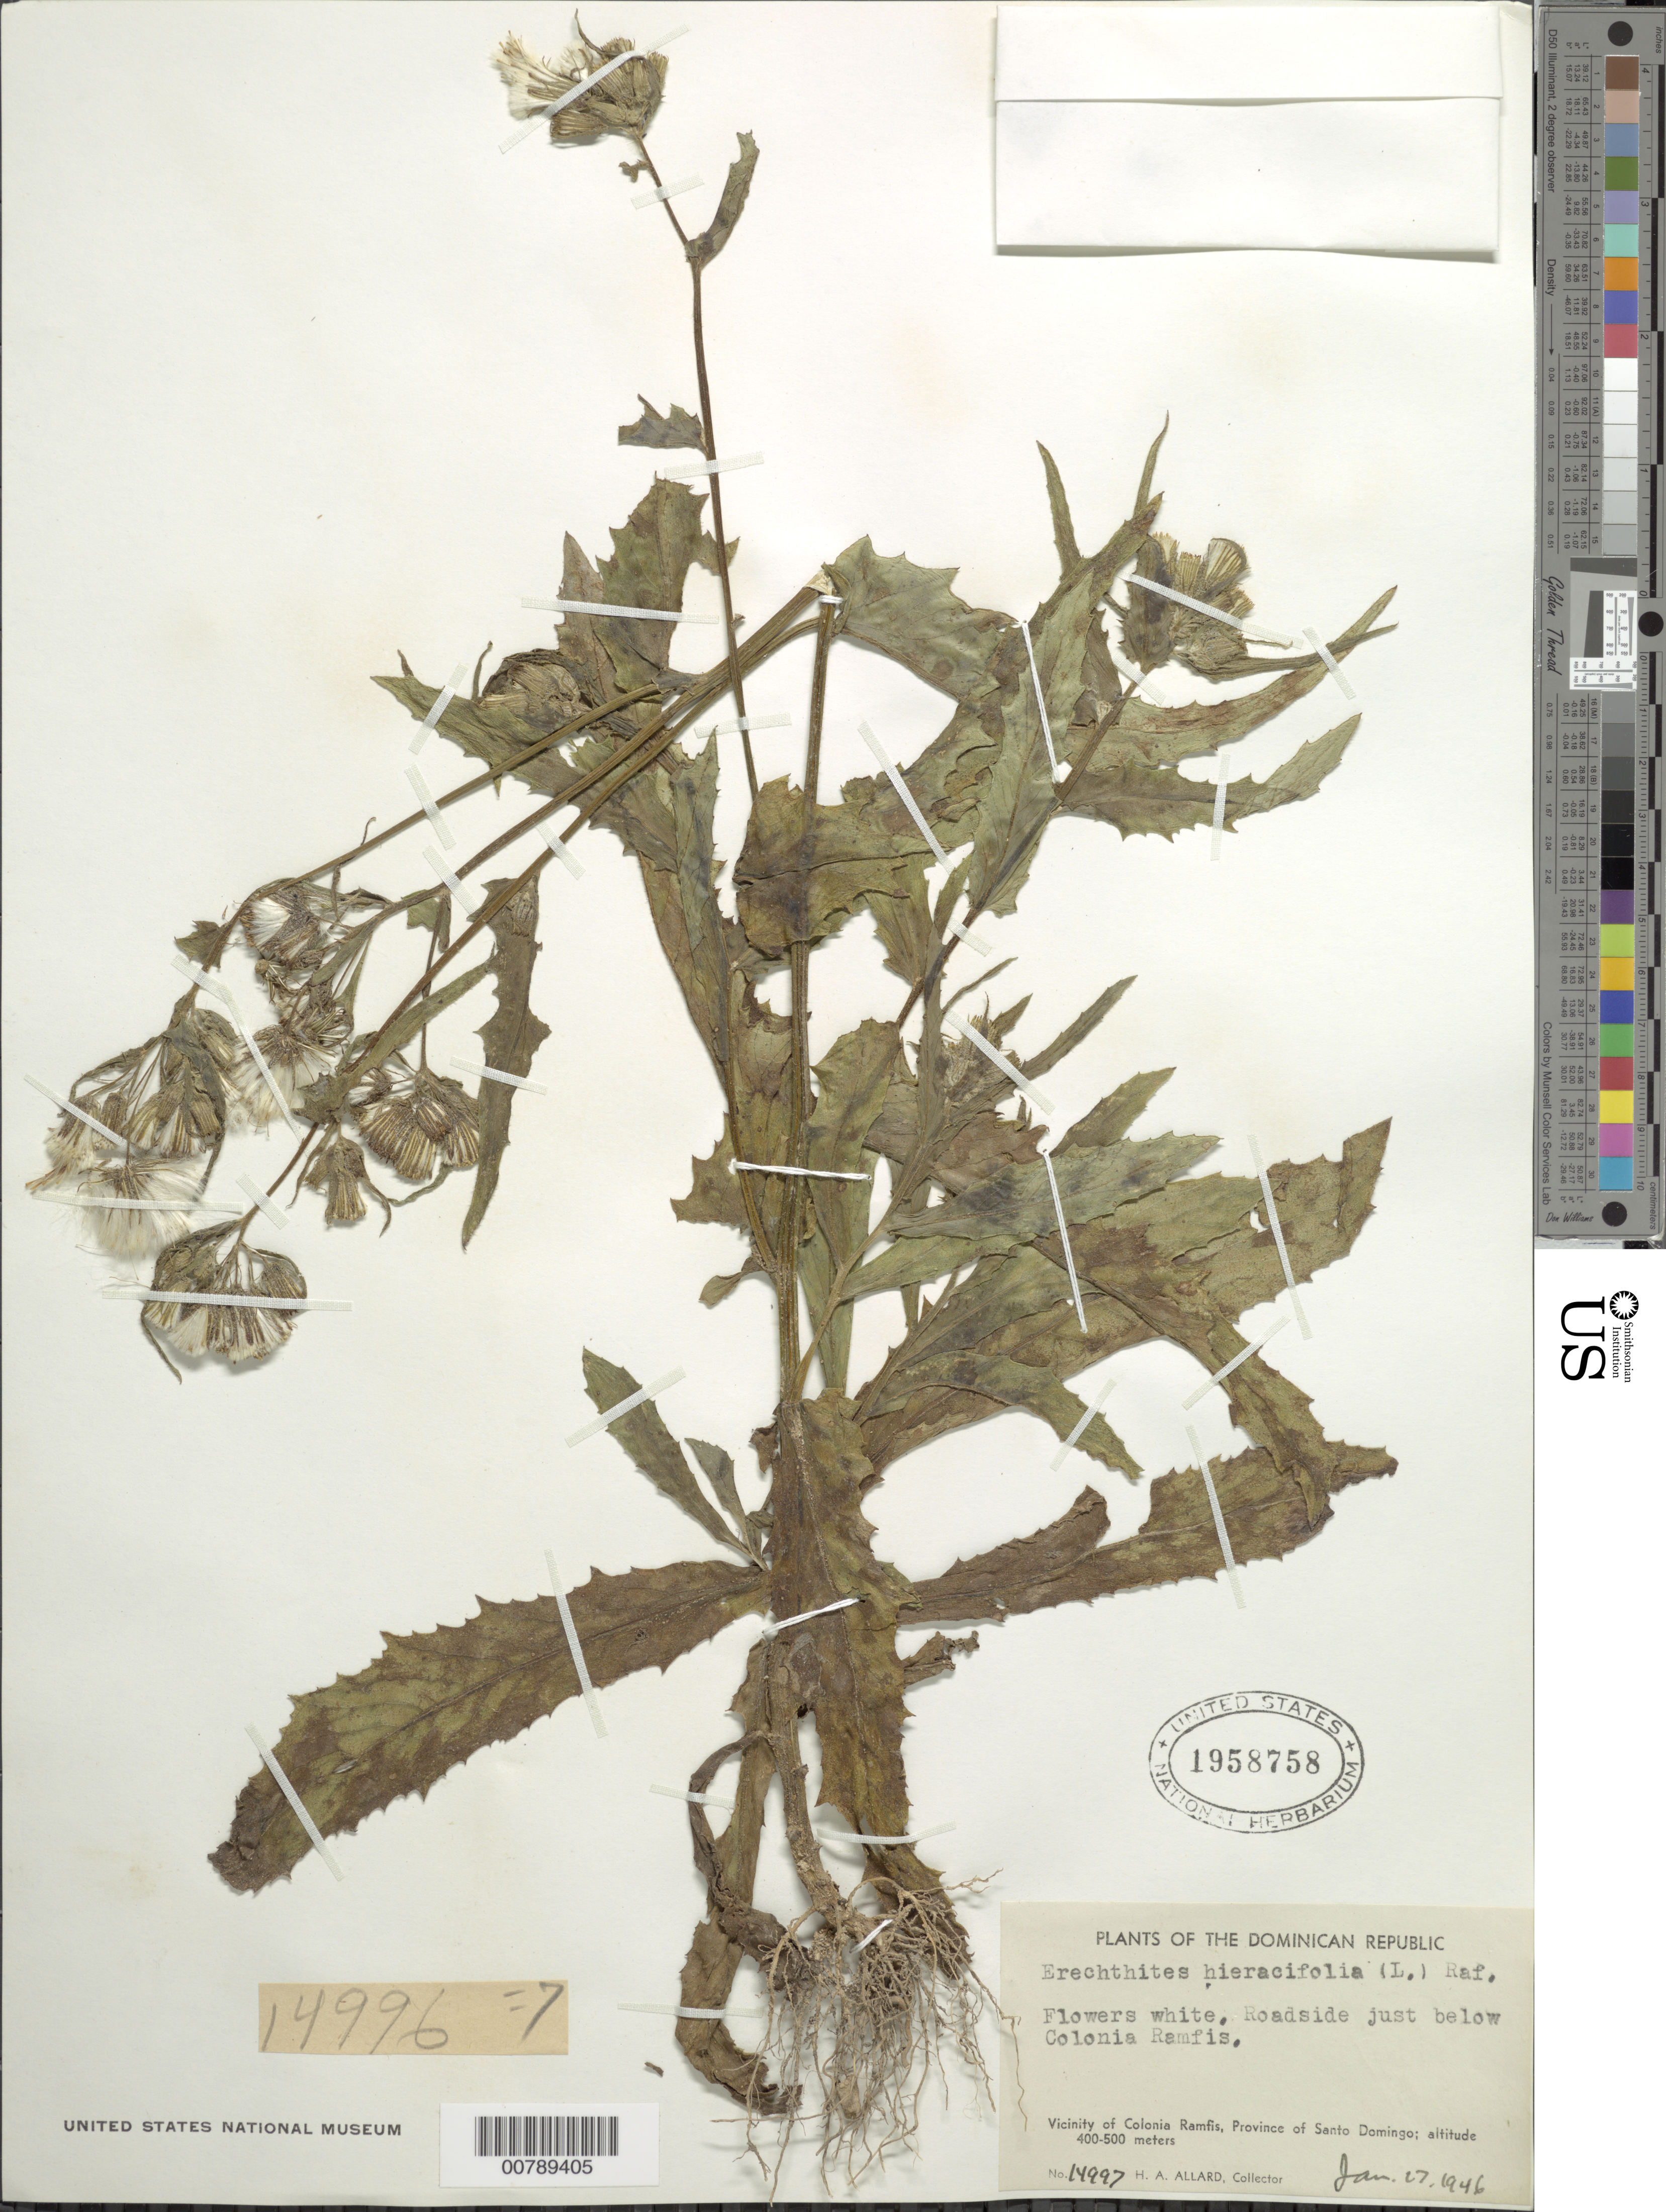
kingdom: Plantae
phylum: Tracheophyta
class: Magnoliopsida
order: Asterales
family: Asteraceae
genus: Erechtites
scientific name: Erechtites hieraciifolius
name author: (L.) Raf. ex DC.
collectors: H. A. Allard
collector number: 14997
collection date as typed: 27 Jan 1946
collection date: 1946-01-27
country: Dominican Republic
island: Hispaniola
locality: Vicinity of Colonia Ramfis, Province of Santo Domingo. Roadside just below Colonia Ramfis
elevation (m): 400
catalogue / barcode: US 1958758